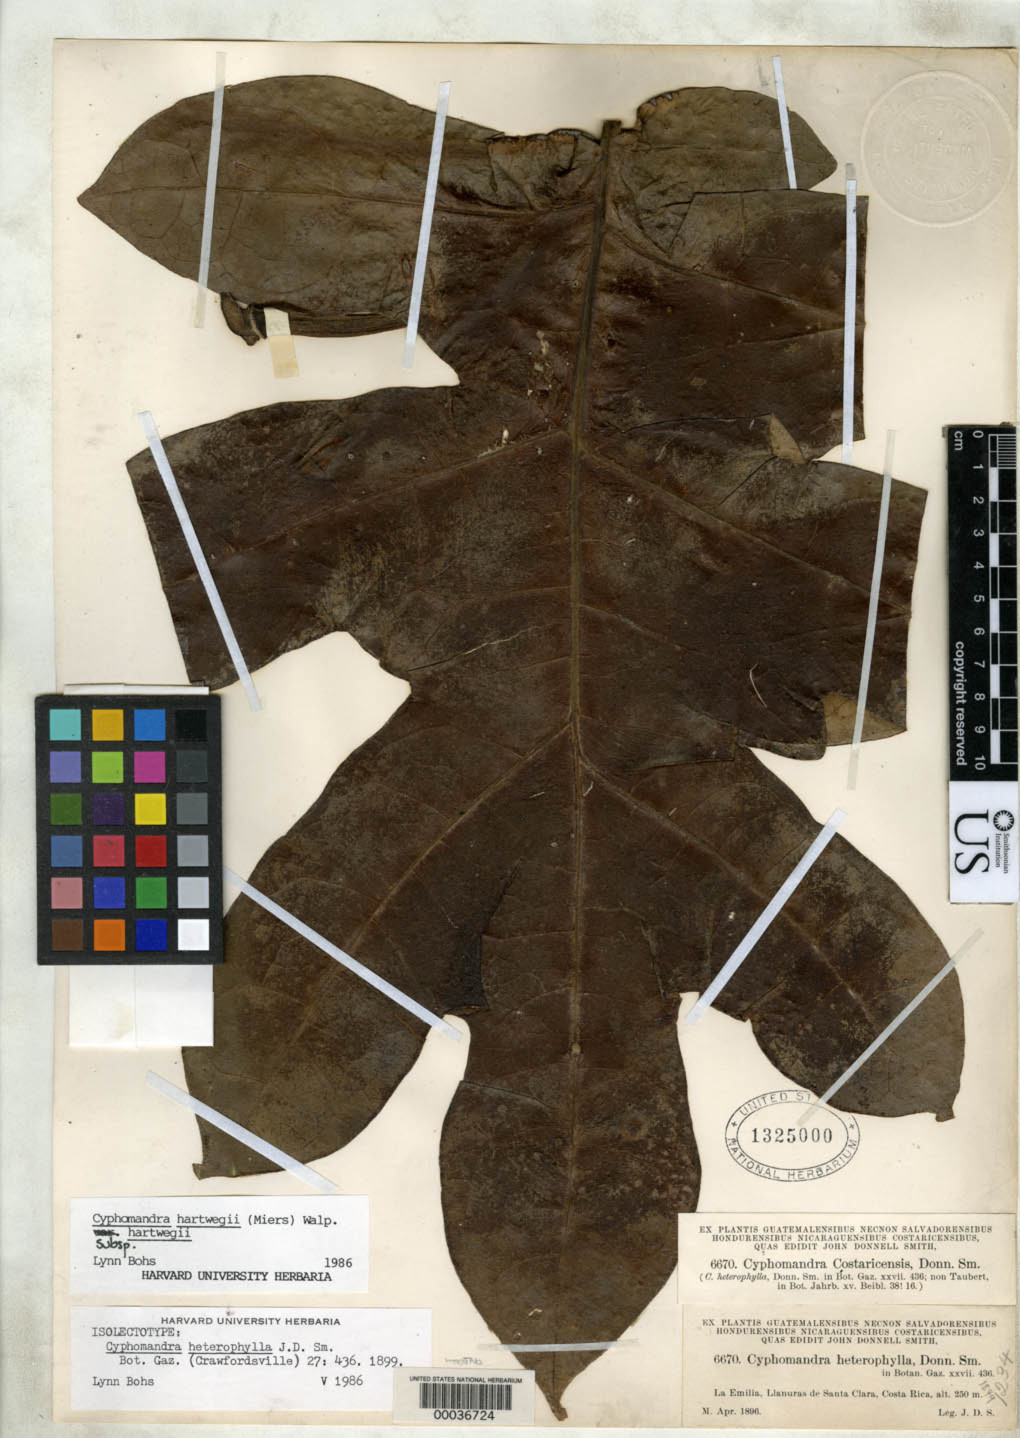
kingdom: Plantae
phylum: Tracheophyta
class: Magnoliopsida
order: Solanales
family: Solanaceae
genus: Cyphomandra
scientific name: Cyphomandra heterophylla Donn. Sm., nom. illeg.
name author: Donn. Sm.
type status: Syntype; Isolectotype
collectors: J. Donnell Smith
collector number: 6670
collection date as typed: Apr 1896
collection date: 1896-04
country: Costa Rica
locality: La Emilia, Llanuras de Santa Clara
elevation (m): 250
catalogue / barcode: US 1325000